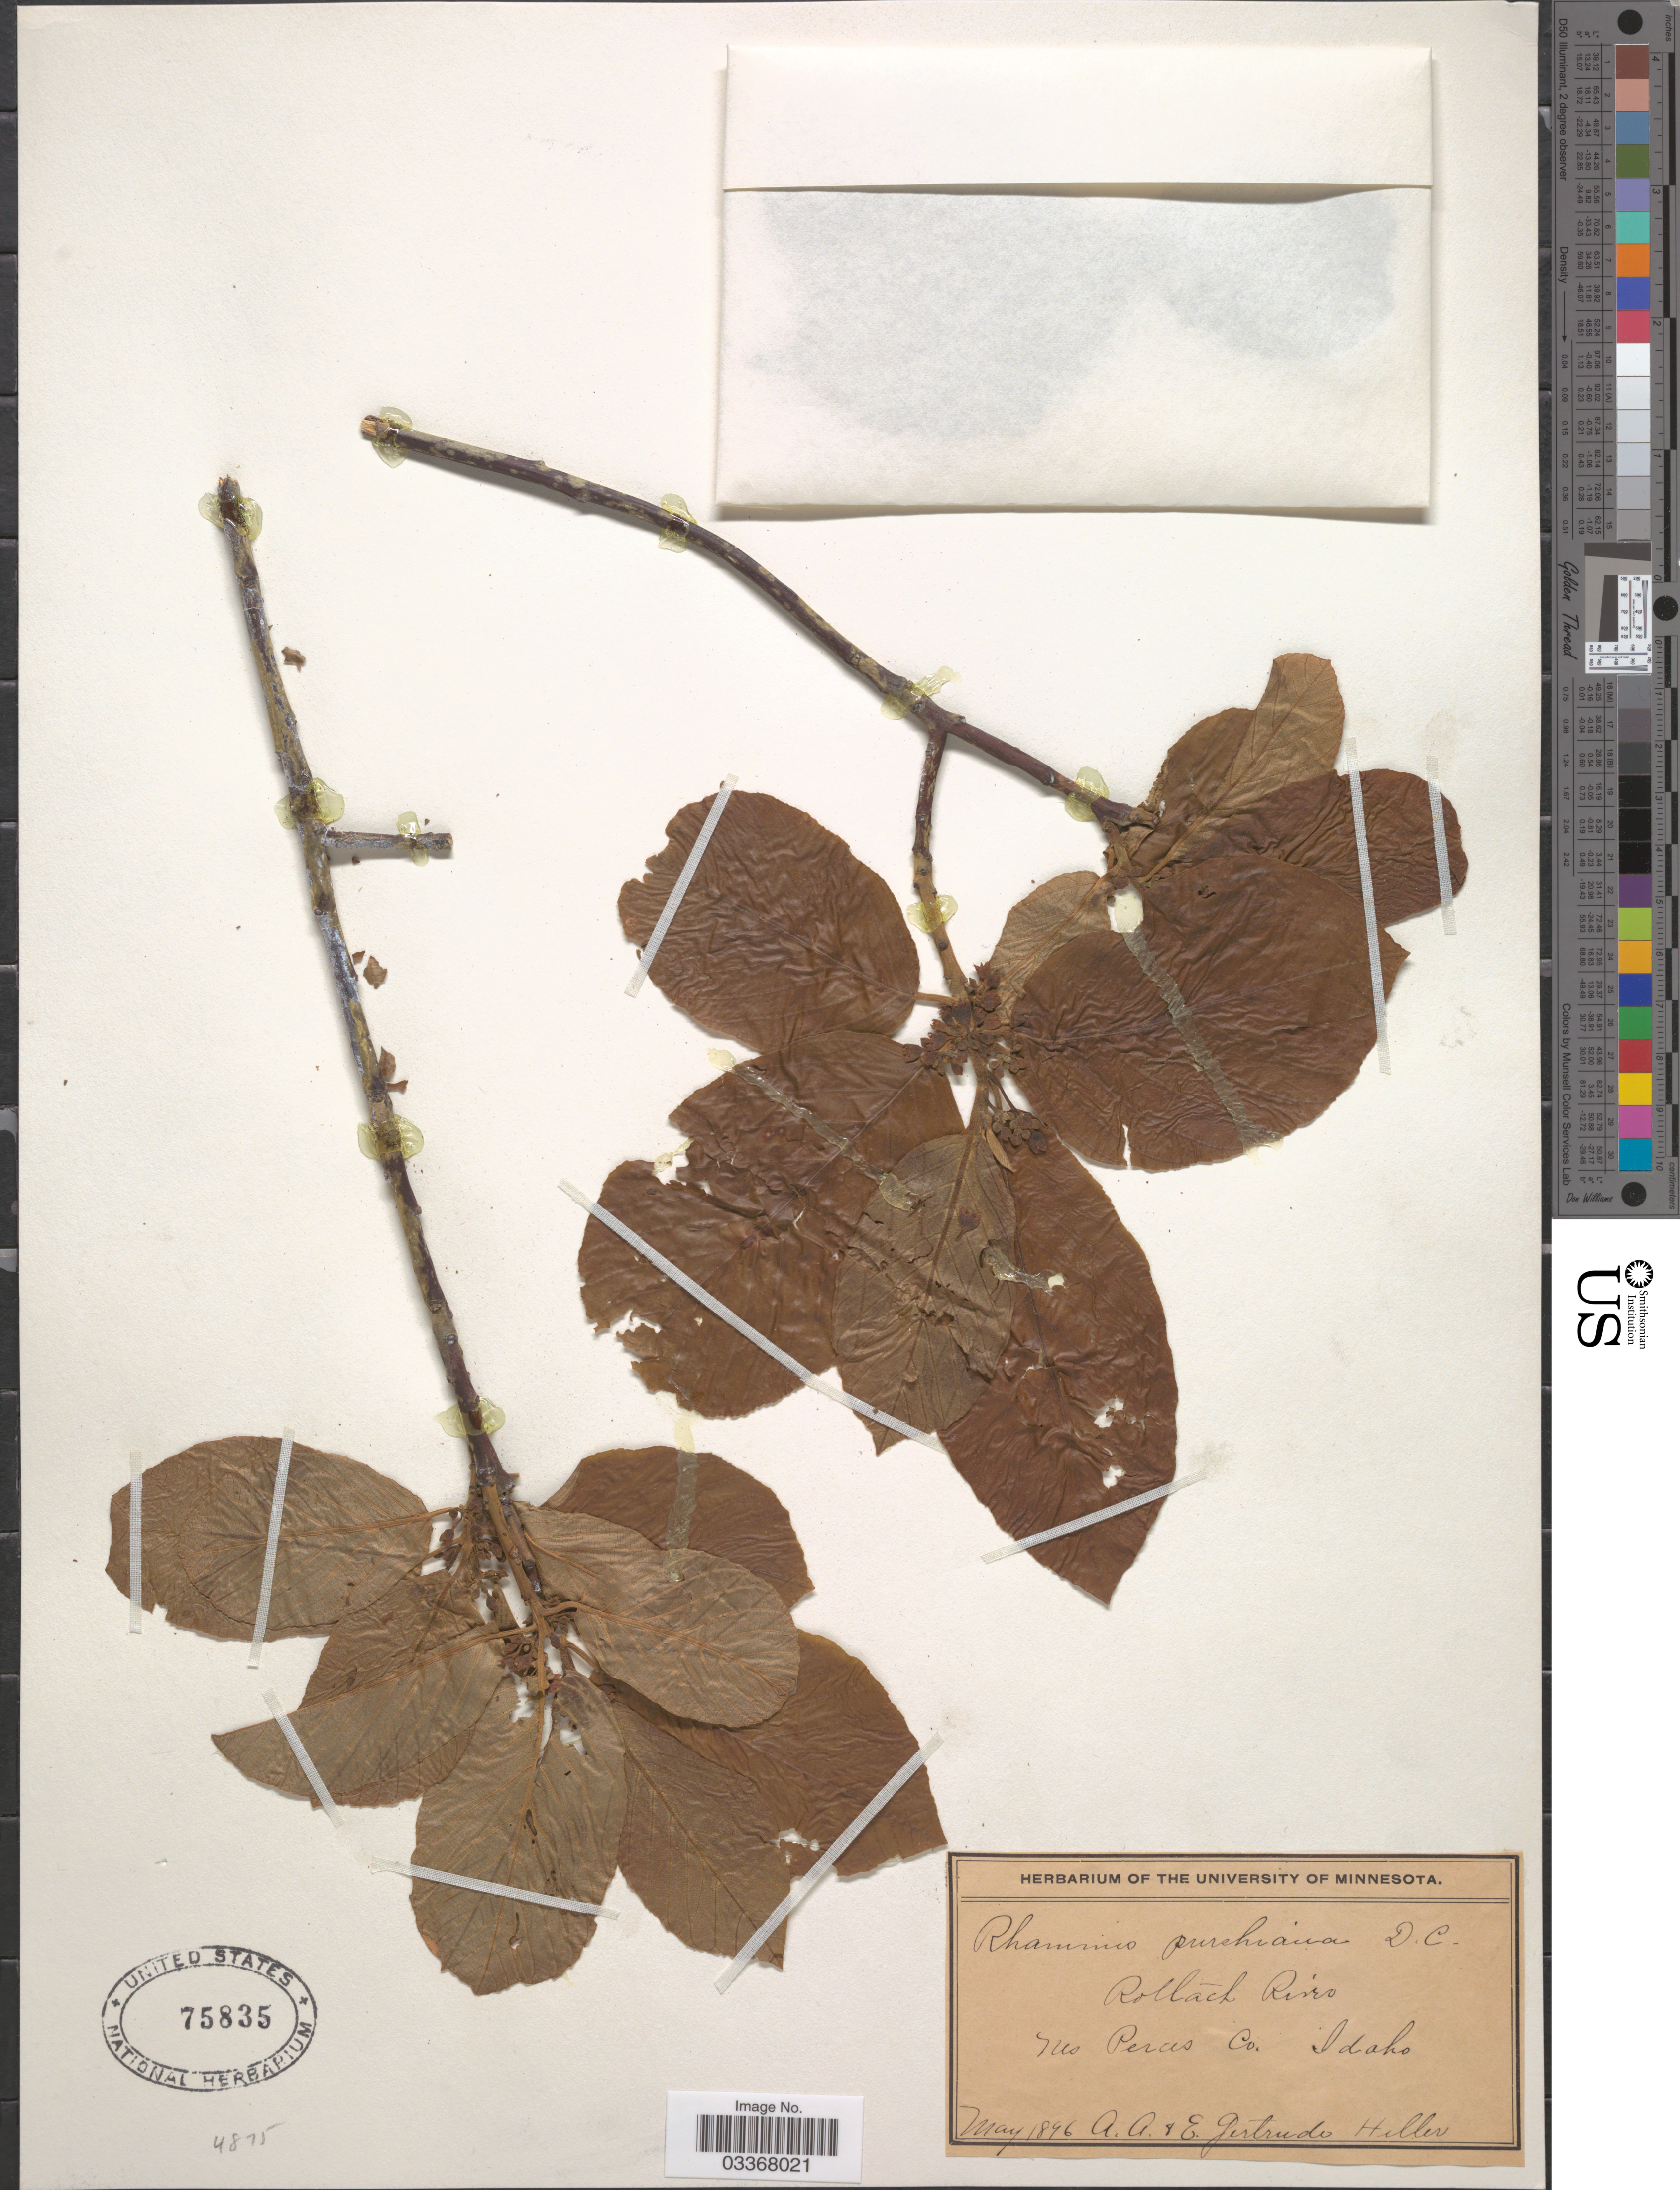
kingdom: Plantae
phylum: Tracheophyta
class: Magnoliopsida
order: Rosales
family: Rhamnaceae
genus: Frangula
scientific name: Frangula purshiana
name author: (DC.) A. Gray ex J.G. Cooper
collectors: A. A. Heller & E. Gertrude Heller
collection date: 1896-05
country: United States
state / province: Idaho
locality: Nez Perces Co.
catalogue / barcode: US 75835